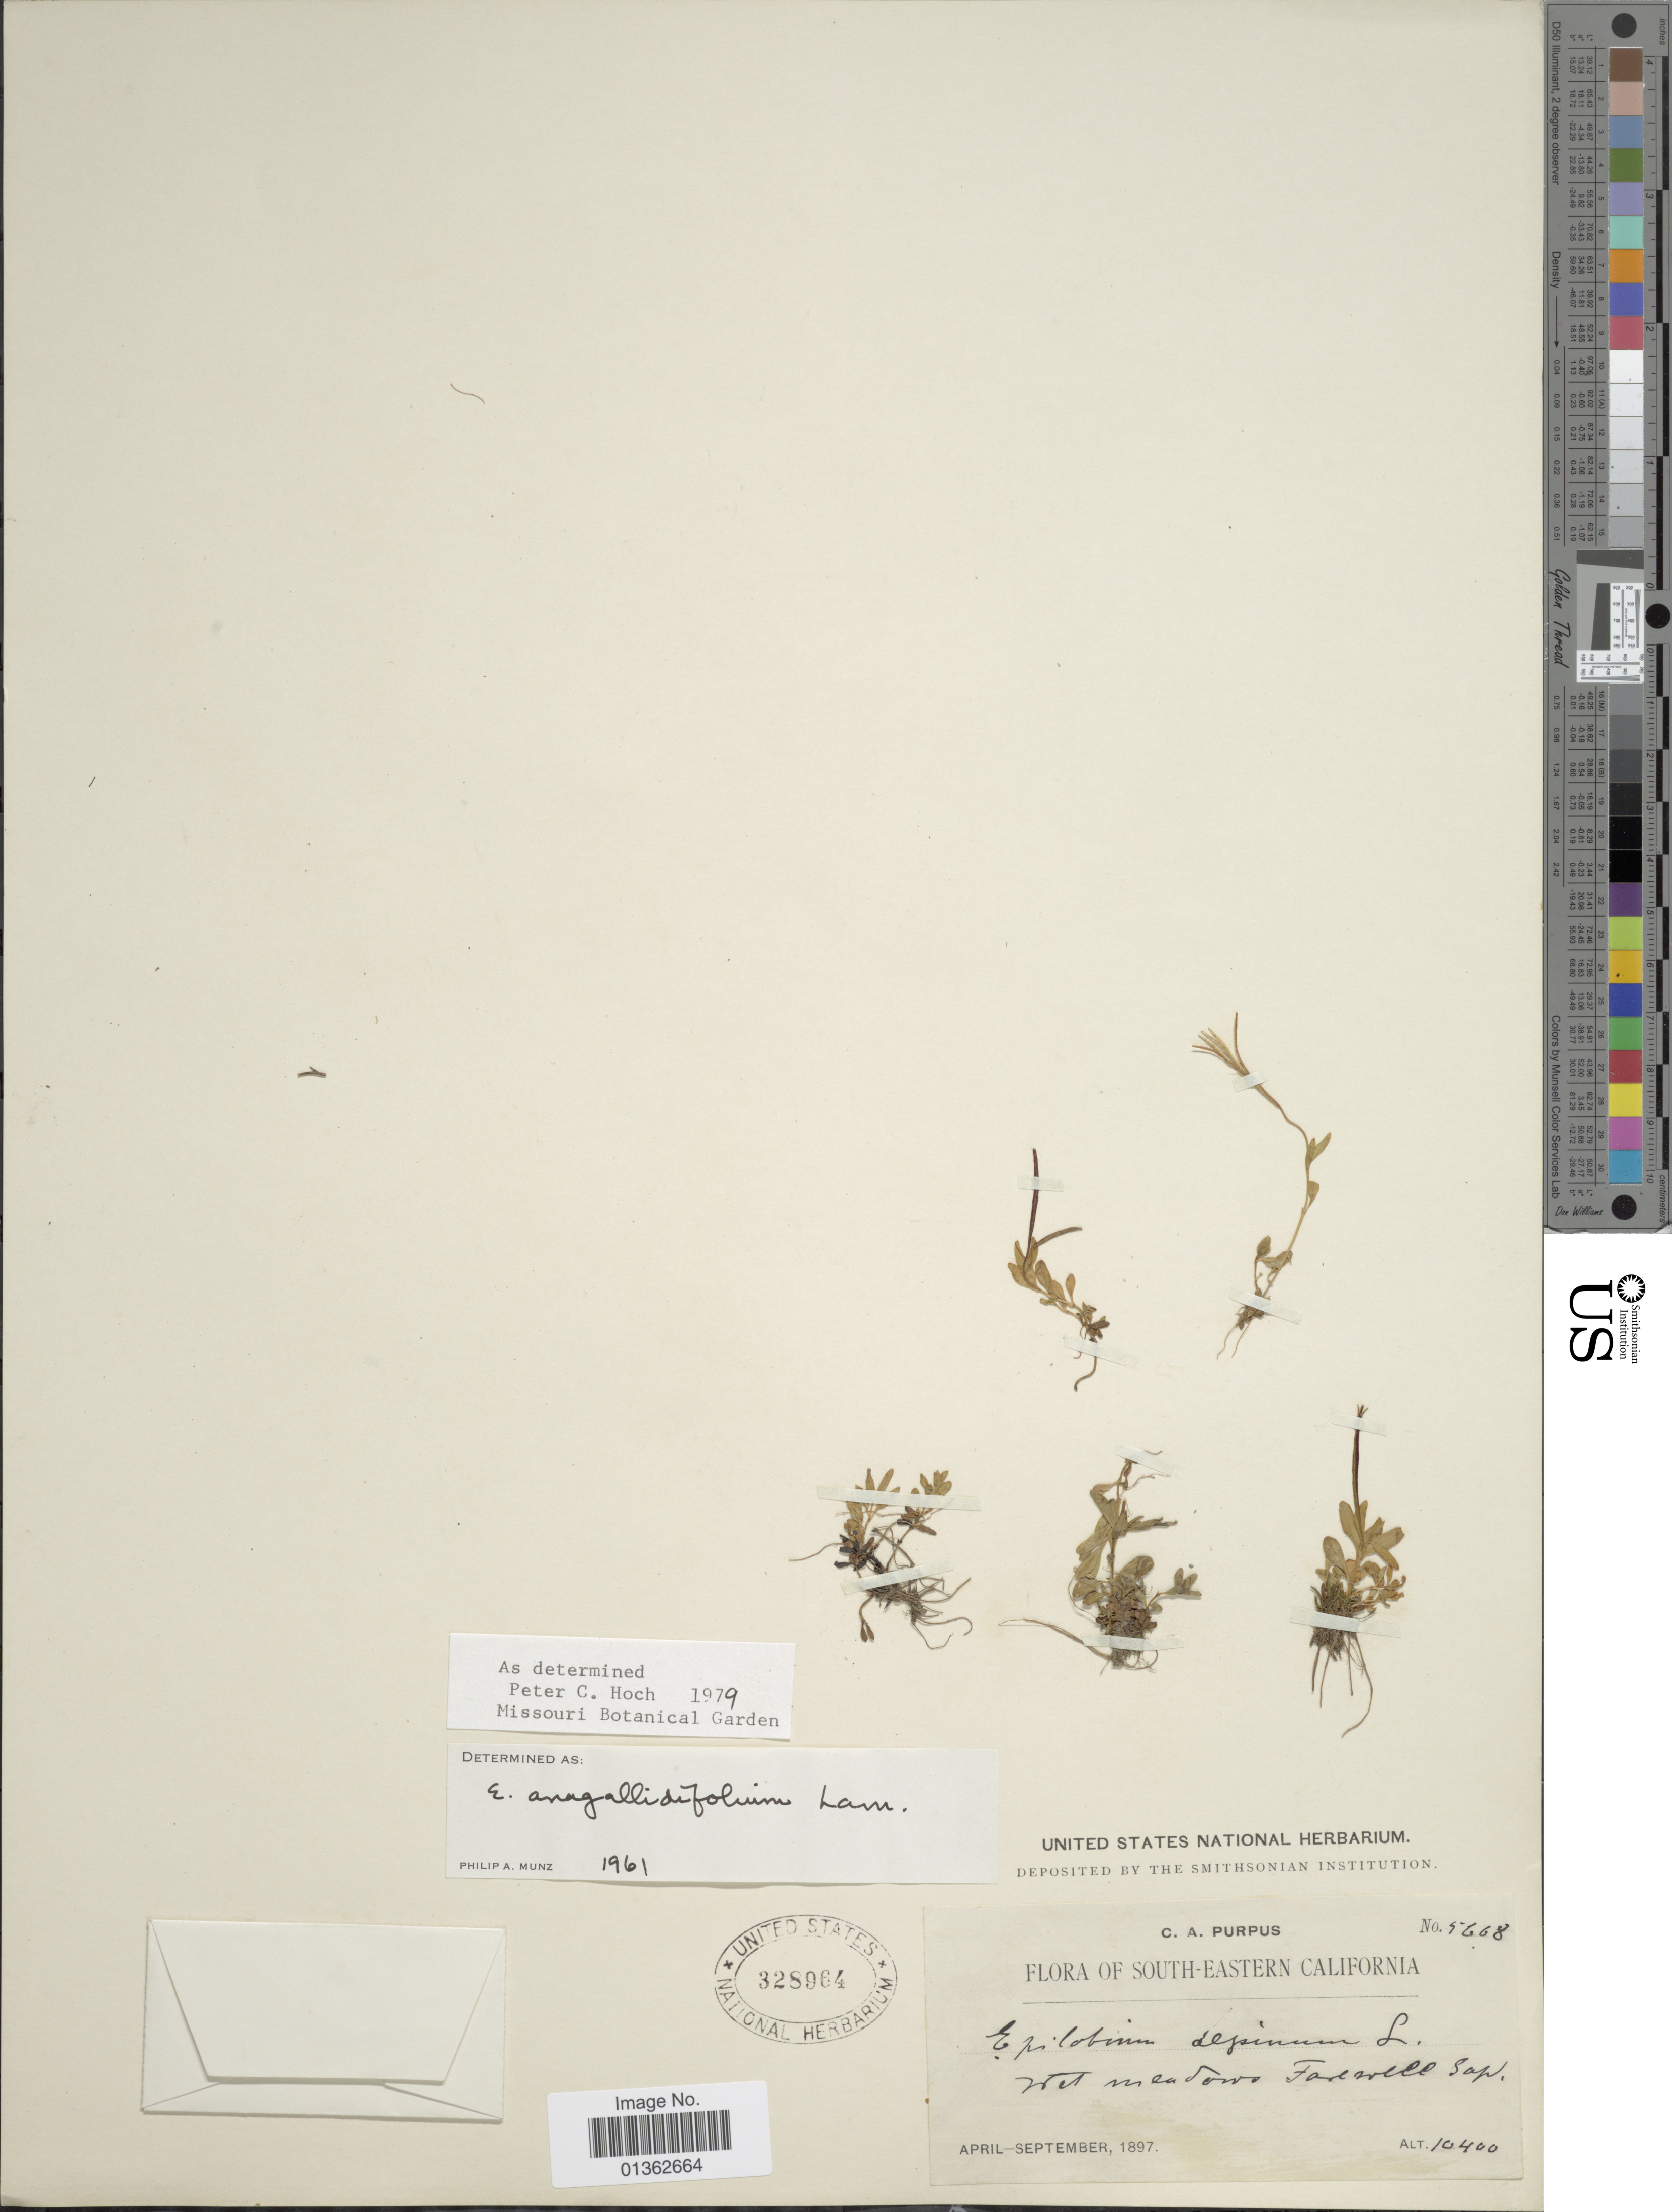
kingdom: Plantae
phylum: Tracheophyta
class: Magnoliopsida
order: Myrtales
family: Onagraceae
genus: Epilobium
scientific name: Epilobium anagallidifolium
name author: Lam.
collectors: C. A. Purpus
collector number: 5668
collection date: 1897-04/1897-09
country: United States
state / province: California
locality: South-Eastern California. Wet meadows Farewell Gap.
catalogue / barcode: US 328964